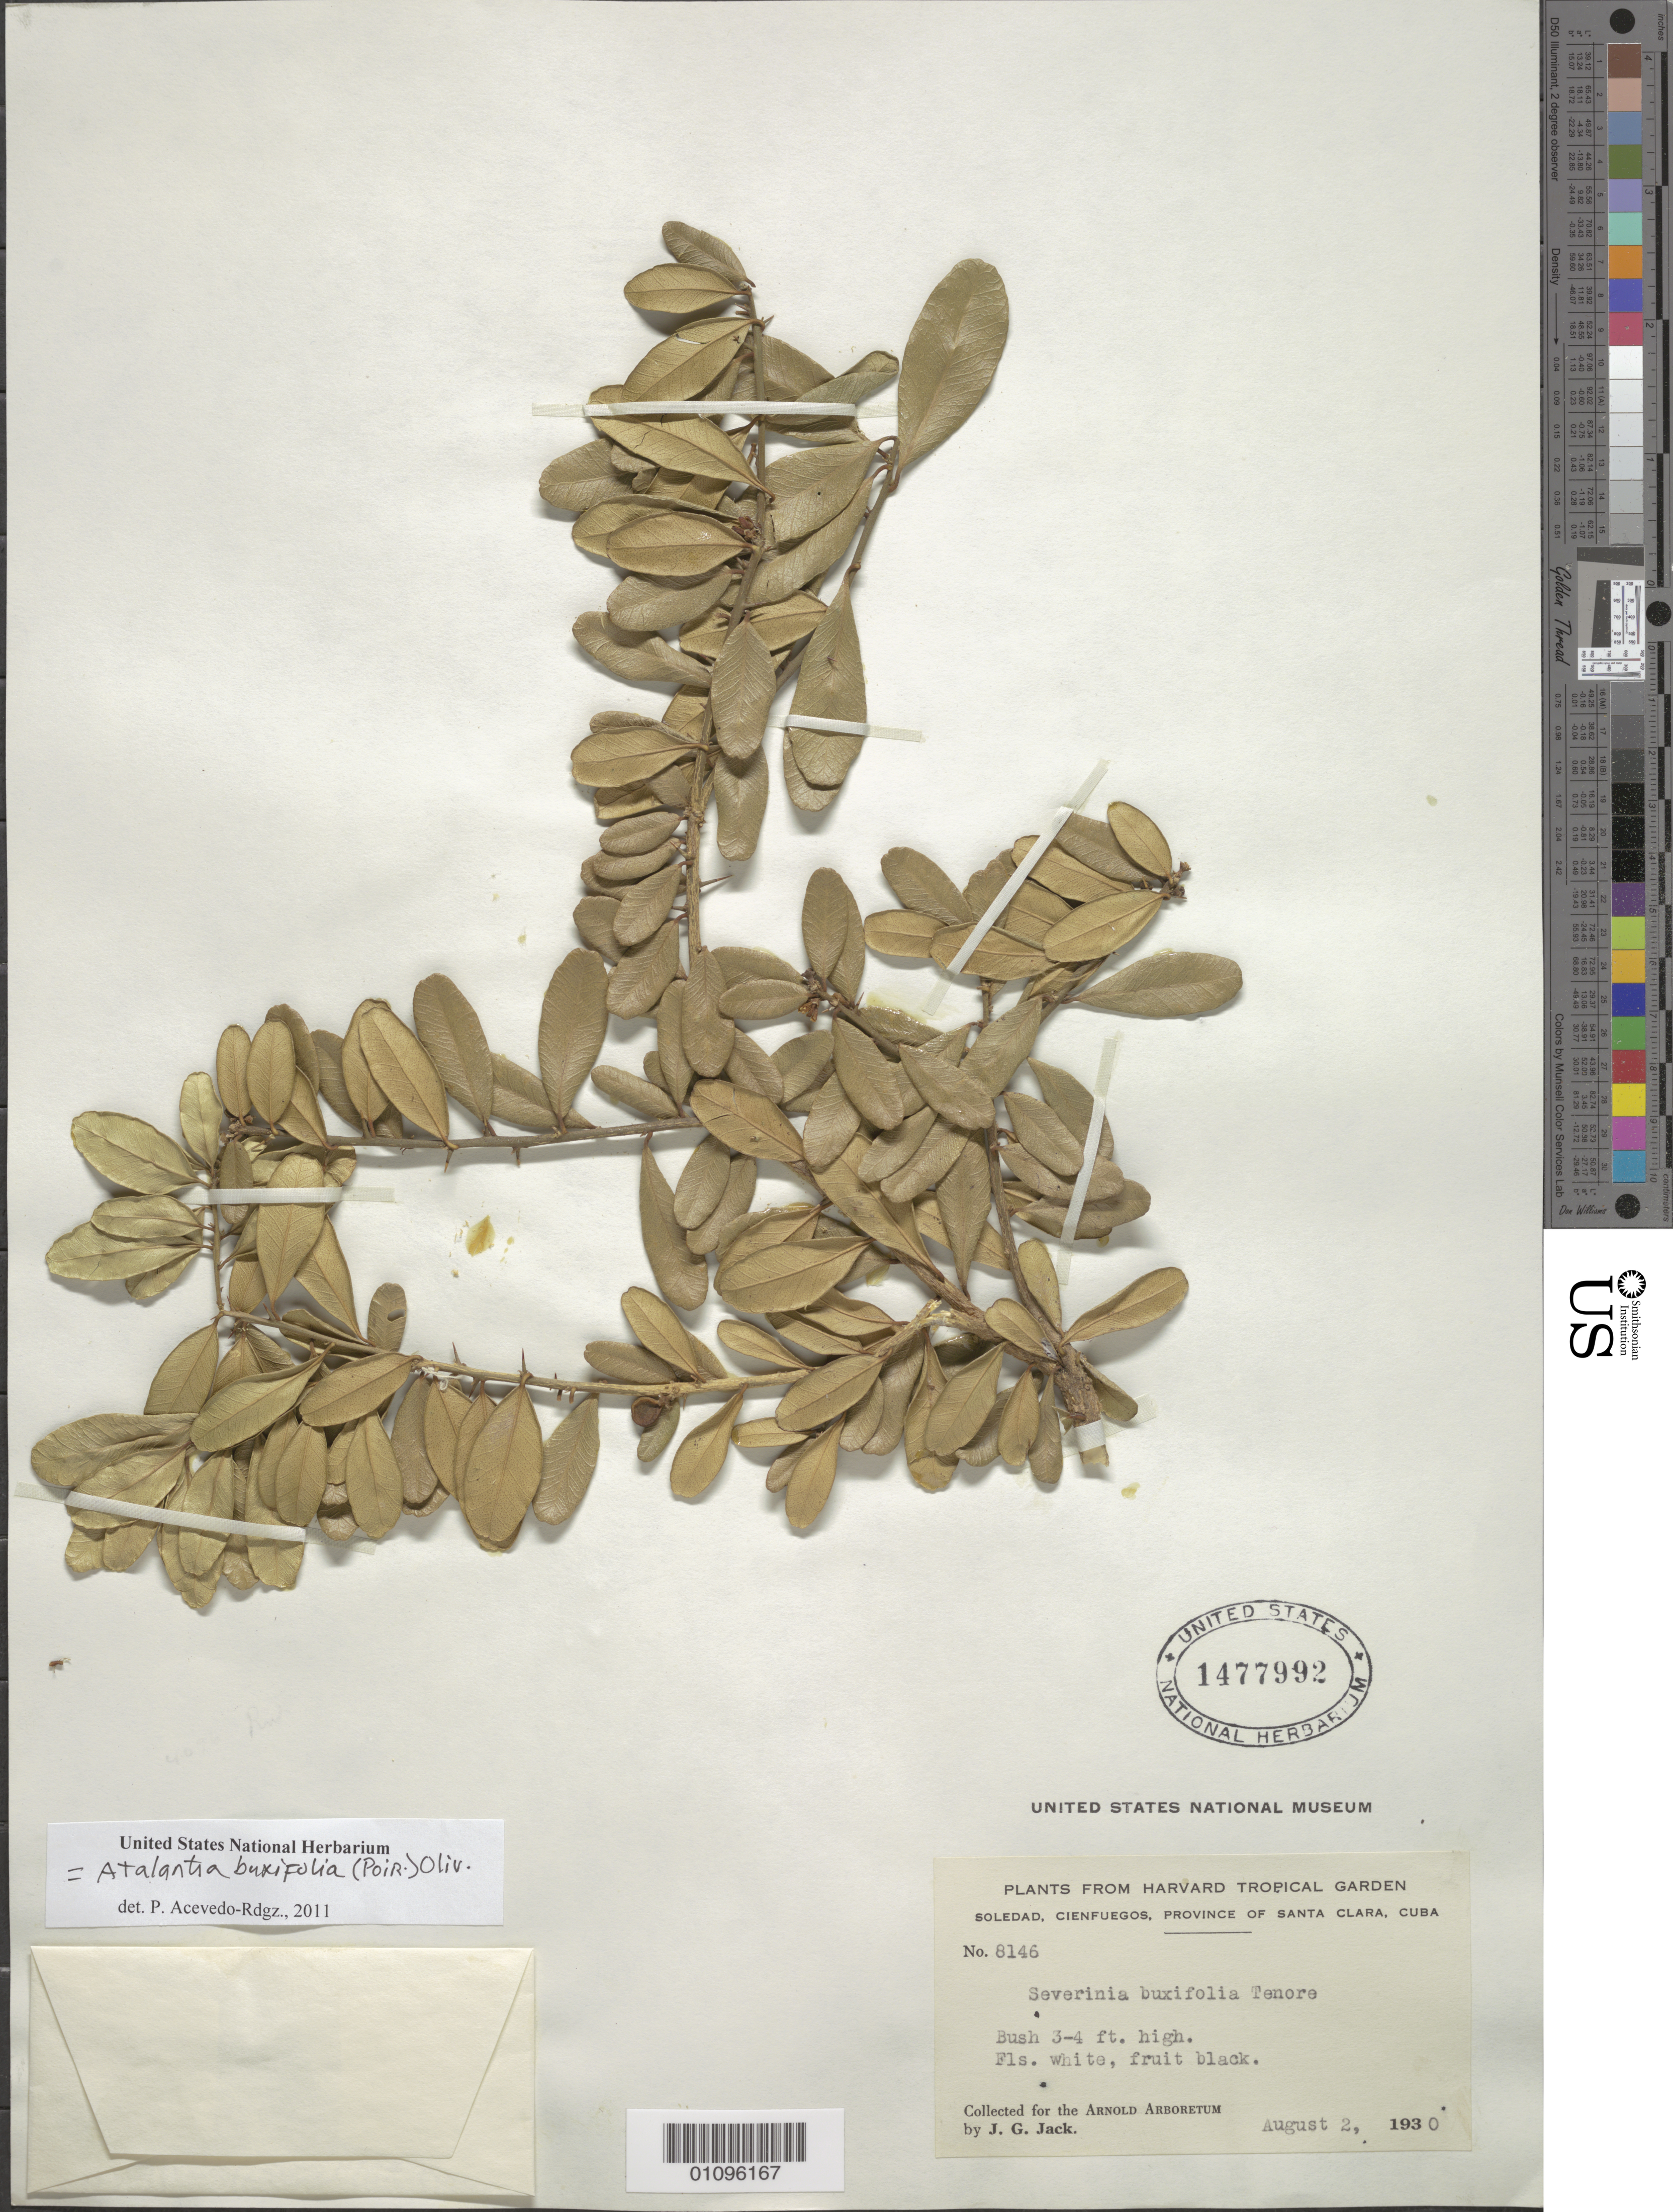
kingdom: Plantae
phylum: Tracheophyta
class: Magnoliopsida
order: Sapindales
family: Rutaceae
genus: Atalantia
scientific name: Atalantia buxifolia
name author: (Poir.) Oliv.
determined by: Acevedo-Rodríguez, P., (BOT), Smithsonian Institution - National Museum of Natural History (UNITED STATES)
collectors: J. G. Jack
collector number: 8146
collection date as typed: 02 Aug 1930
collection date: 1930-08-02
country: Cuba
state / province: Cienfuegos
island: Cuba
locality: Soledad, Cienfuegos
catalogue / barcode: US 1477992